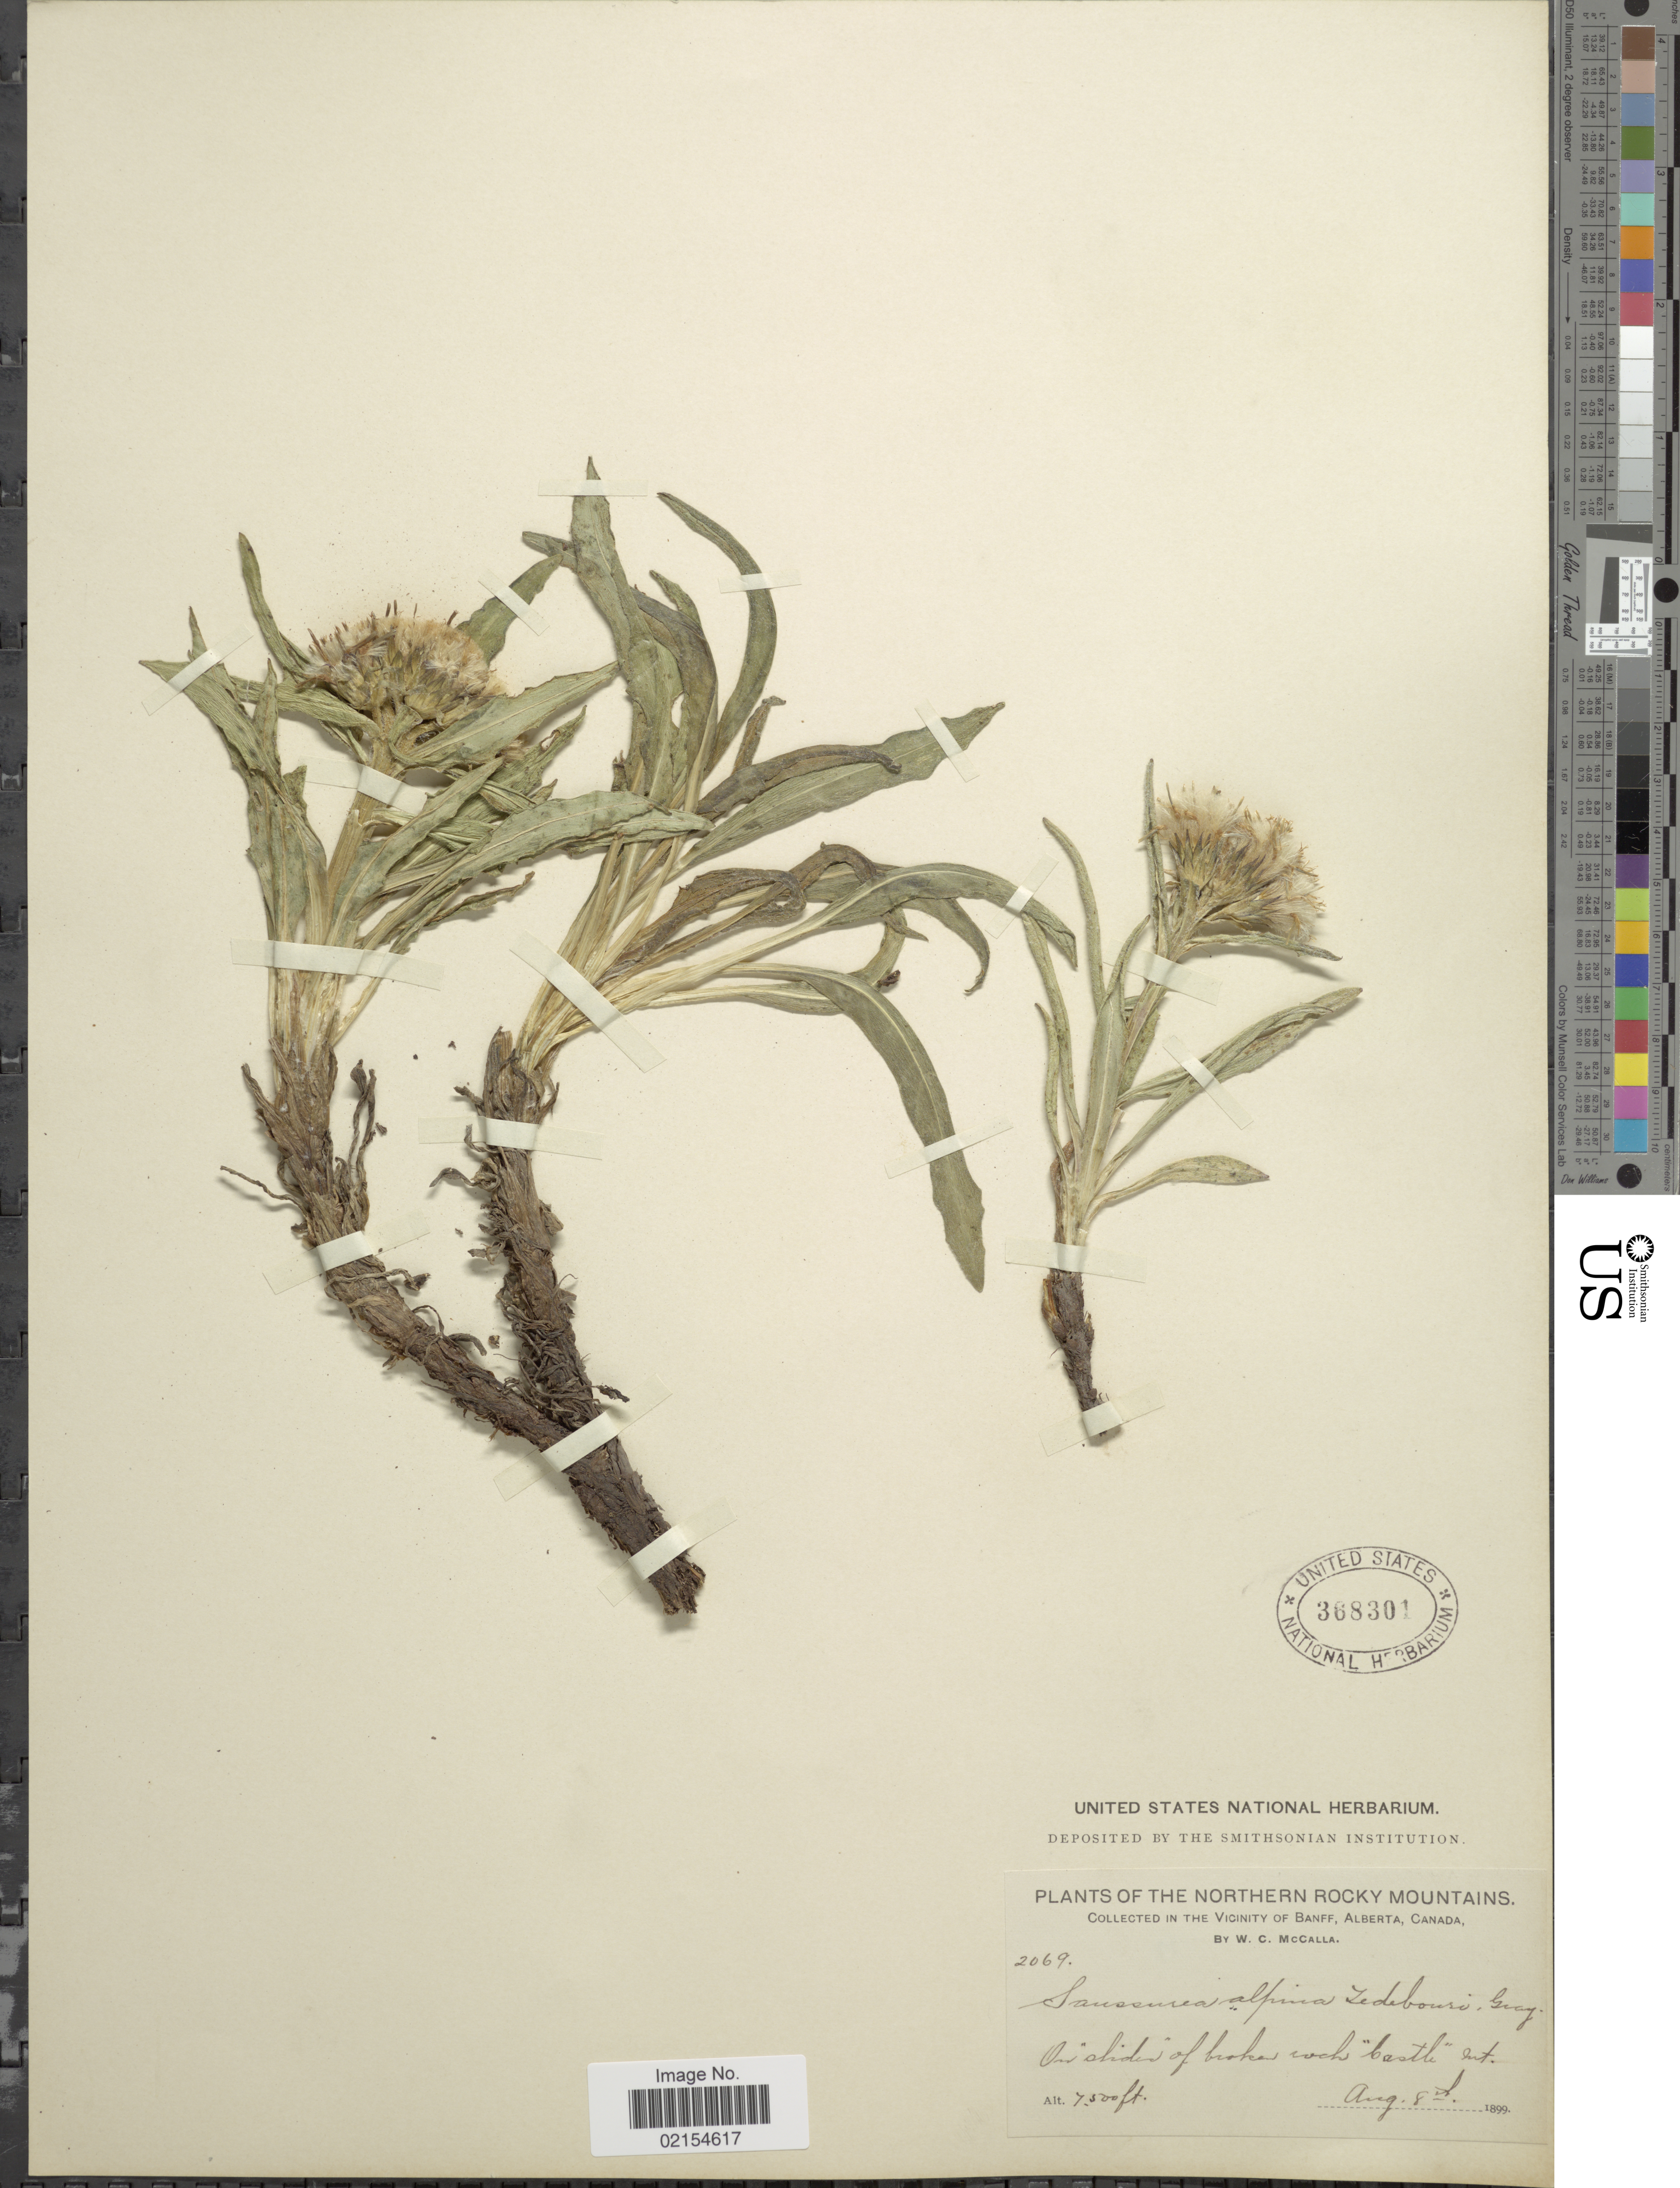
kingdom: Plantae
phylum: Tracheophyta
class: Magnoliopsida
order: Asterales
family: Asteraceae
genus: Saussurea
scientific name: Saussurea alpina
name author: (L.) DC.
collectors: W. McCalla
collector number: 2069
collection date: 1899-08-08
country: Canada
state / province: Alberta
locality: The Northern Rocky Moiuntains, In the Vicinity of Banff, Alberta, Canada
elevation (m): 2286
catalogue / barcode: US 368301